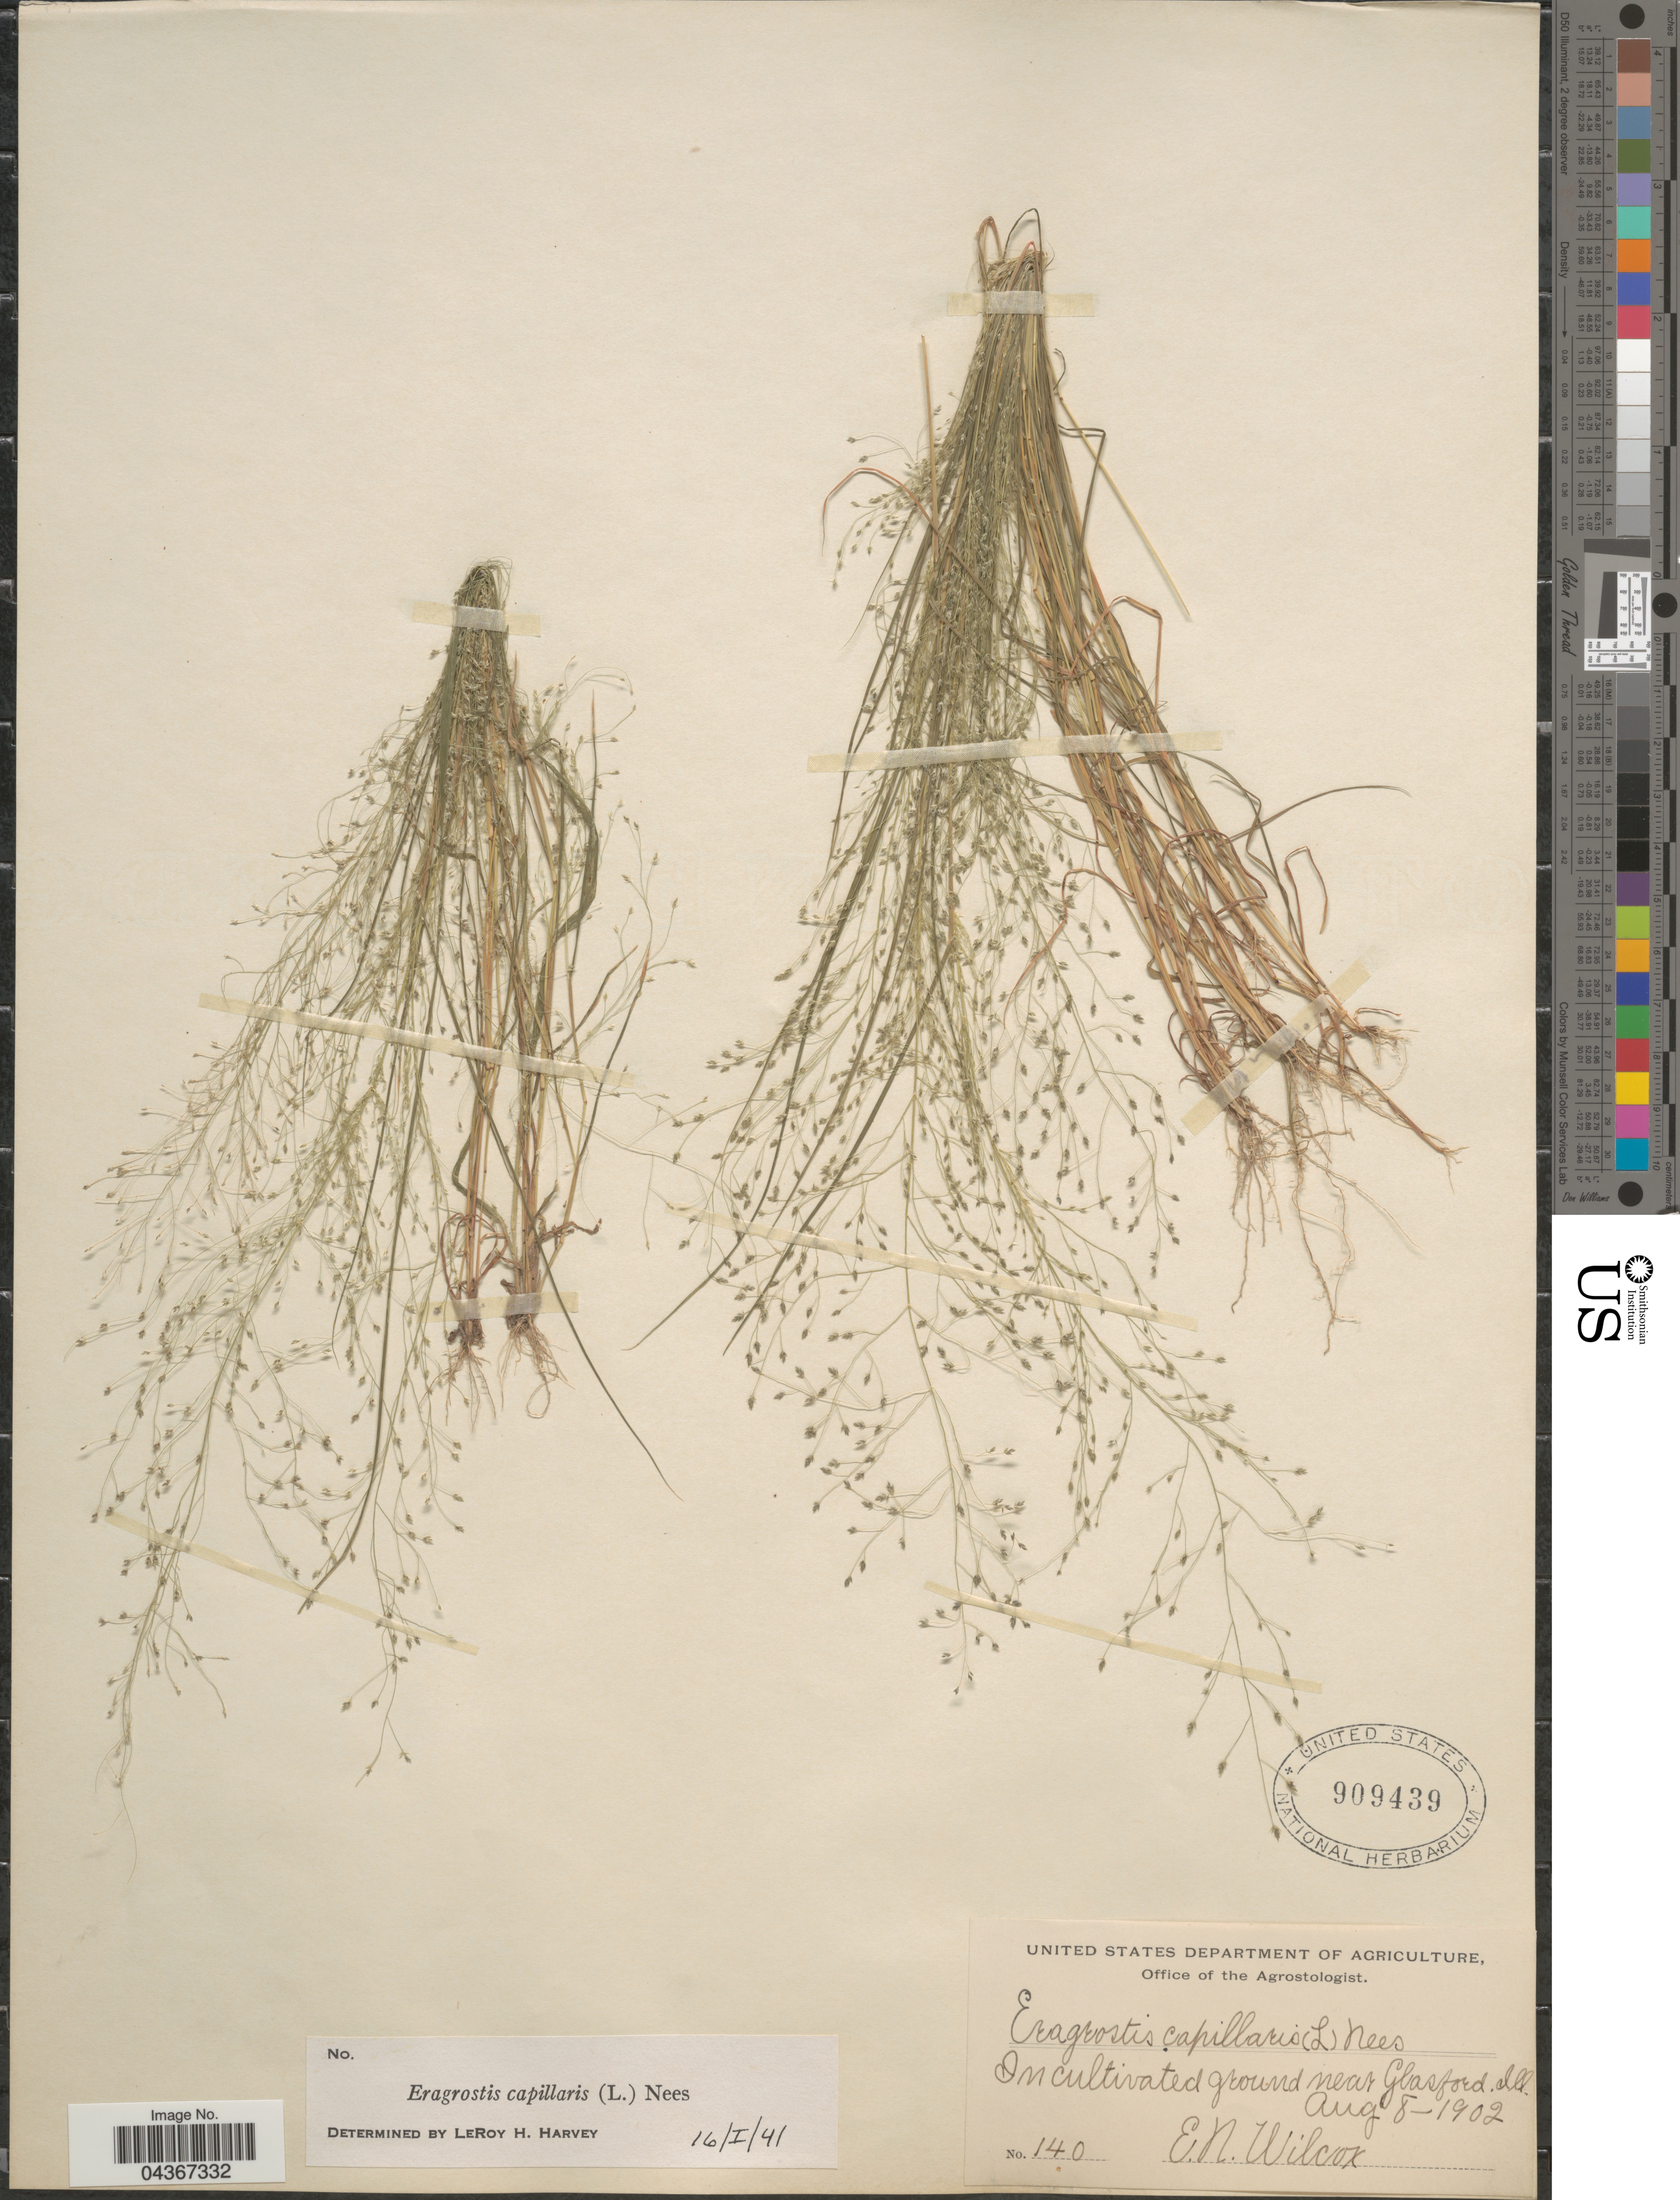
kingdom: Plantae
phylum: Tracheophyta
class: Liliopsida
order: Poales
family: Poaceae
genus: Eragrostis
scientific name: Eragrostis capillaris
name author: (L.) Nees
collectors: E. Wilcox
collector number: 140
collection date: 1902-08-08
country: United States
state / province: Illinois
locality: In cultivated ground near Glasford.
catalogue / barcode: US 909439